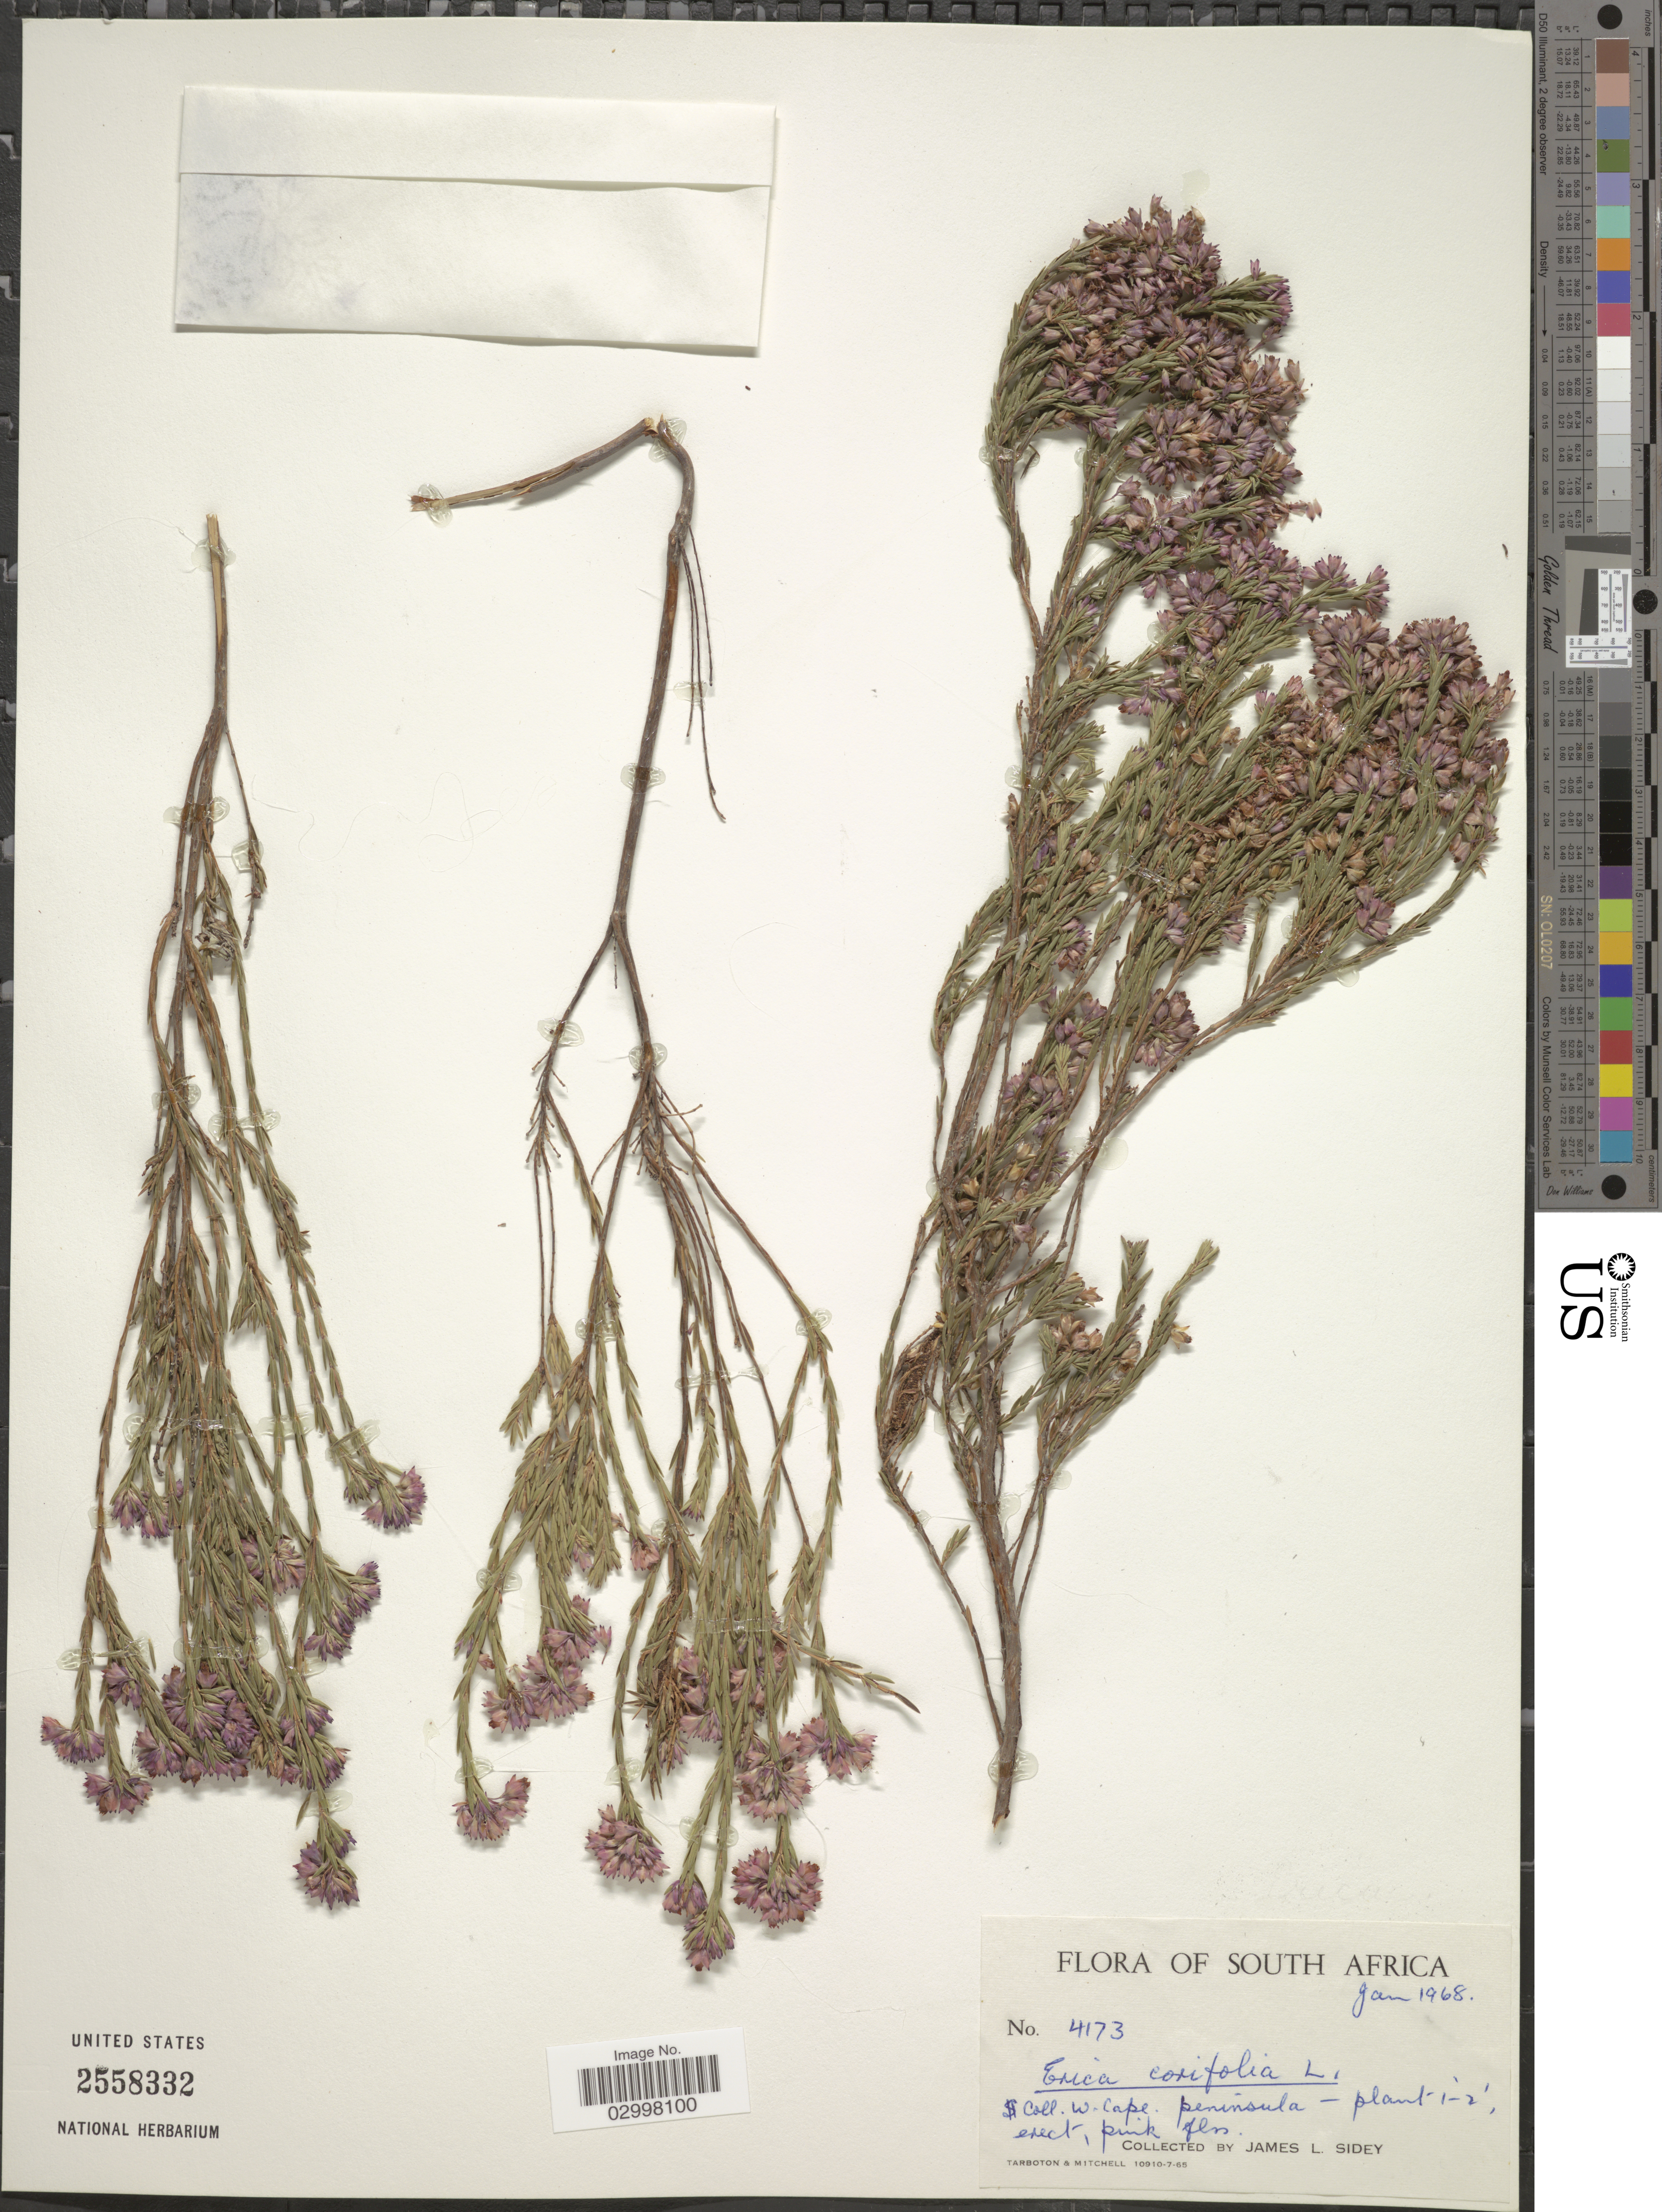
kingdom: Plantae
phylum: Tracheophyta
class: Magnoliopsida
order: Ericales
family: Ericaceae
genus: Erica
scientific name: Erica corifolia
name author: L.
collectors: J. L. Sidey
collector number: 4173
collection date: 1968-01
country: South Africa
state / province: Western Cape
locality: W. Cape. Peninsula.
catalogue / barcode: US 2558332